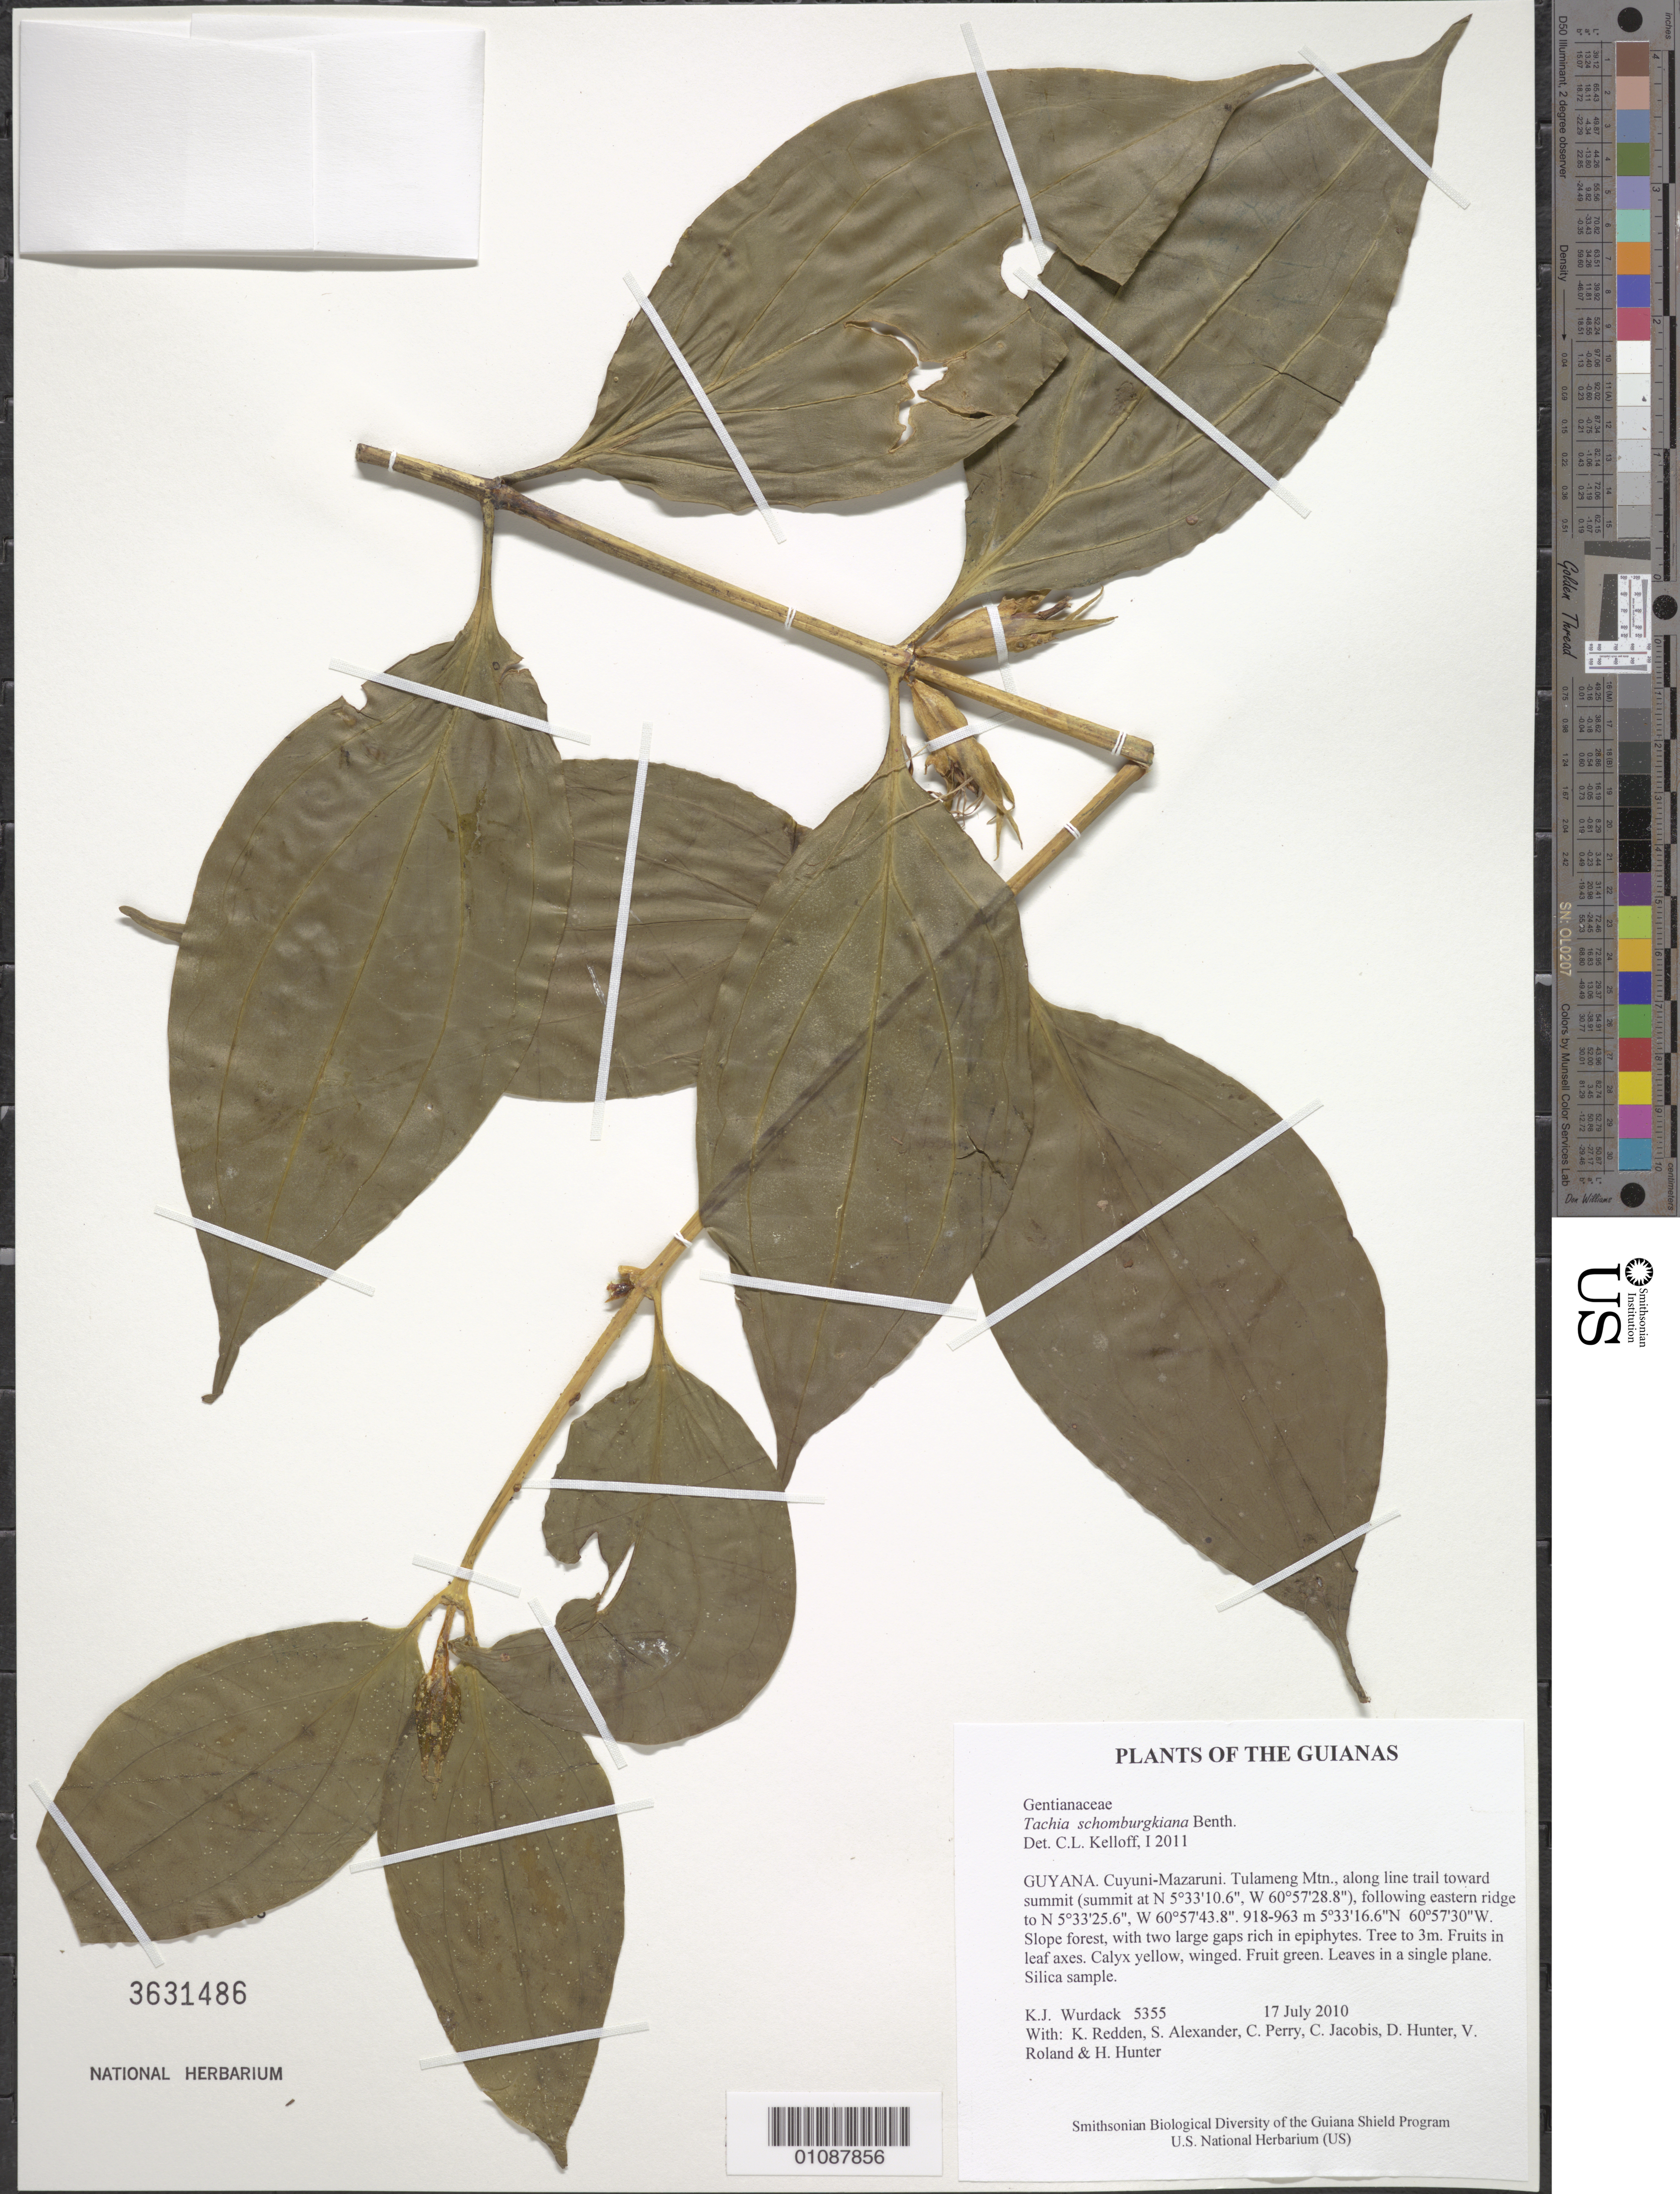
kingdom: Plantae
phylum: Tracheophyta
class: Magnoliopsida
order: Gentianales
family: Gentianaceae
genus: Tachia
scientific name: Tachia schomburgkiana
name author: Benth.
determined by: Kelloff, Carol L., (US), Smithsonian Institution - National Museum of Natural History (UNITED STATES)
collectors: K. Wurdack, K. M. Redden, S. N. Alexander, C. Perry, C. Jacobis, D. Hunter, V. Roland & H. Hunter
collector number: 5355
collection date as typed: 17 July 2010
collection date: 2010-07-17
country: Guyana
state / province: Cuyuni-Mazaruni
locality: Tulameng Mtn., along line trail toward summit (summit at N 5°33'10.6", W 60°57'28.8"), following eastern ridge to N 5°33'25.6", W 60°57'43.8"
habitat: Slope forest, with two large gaps rich in epiphytes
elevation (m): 918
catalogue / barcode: US 3631486